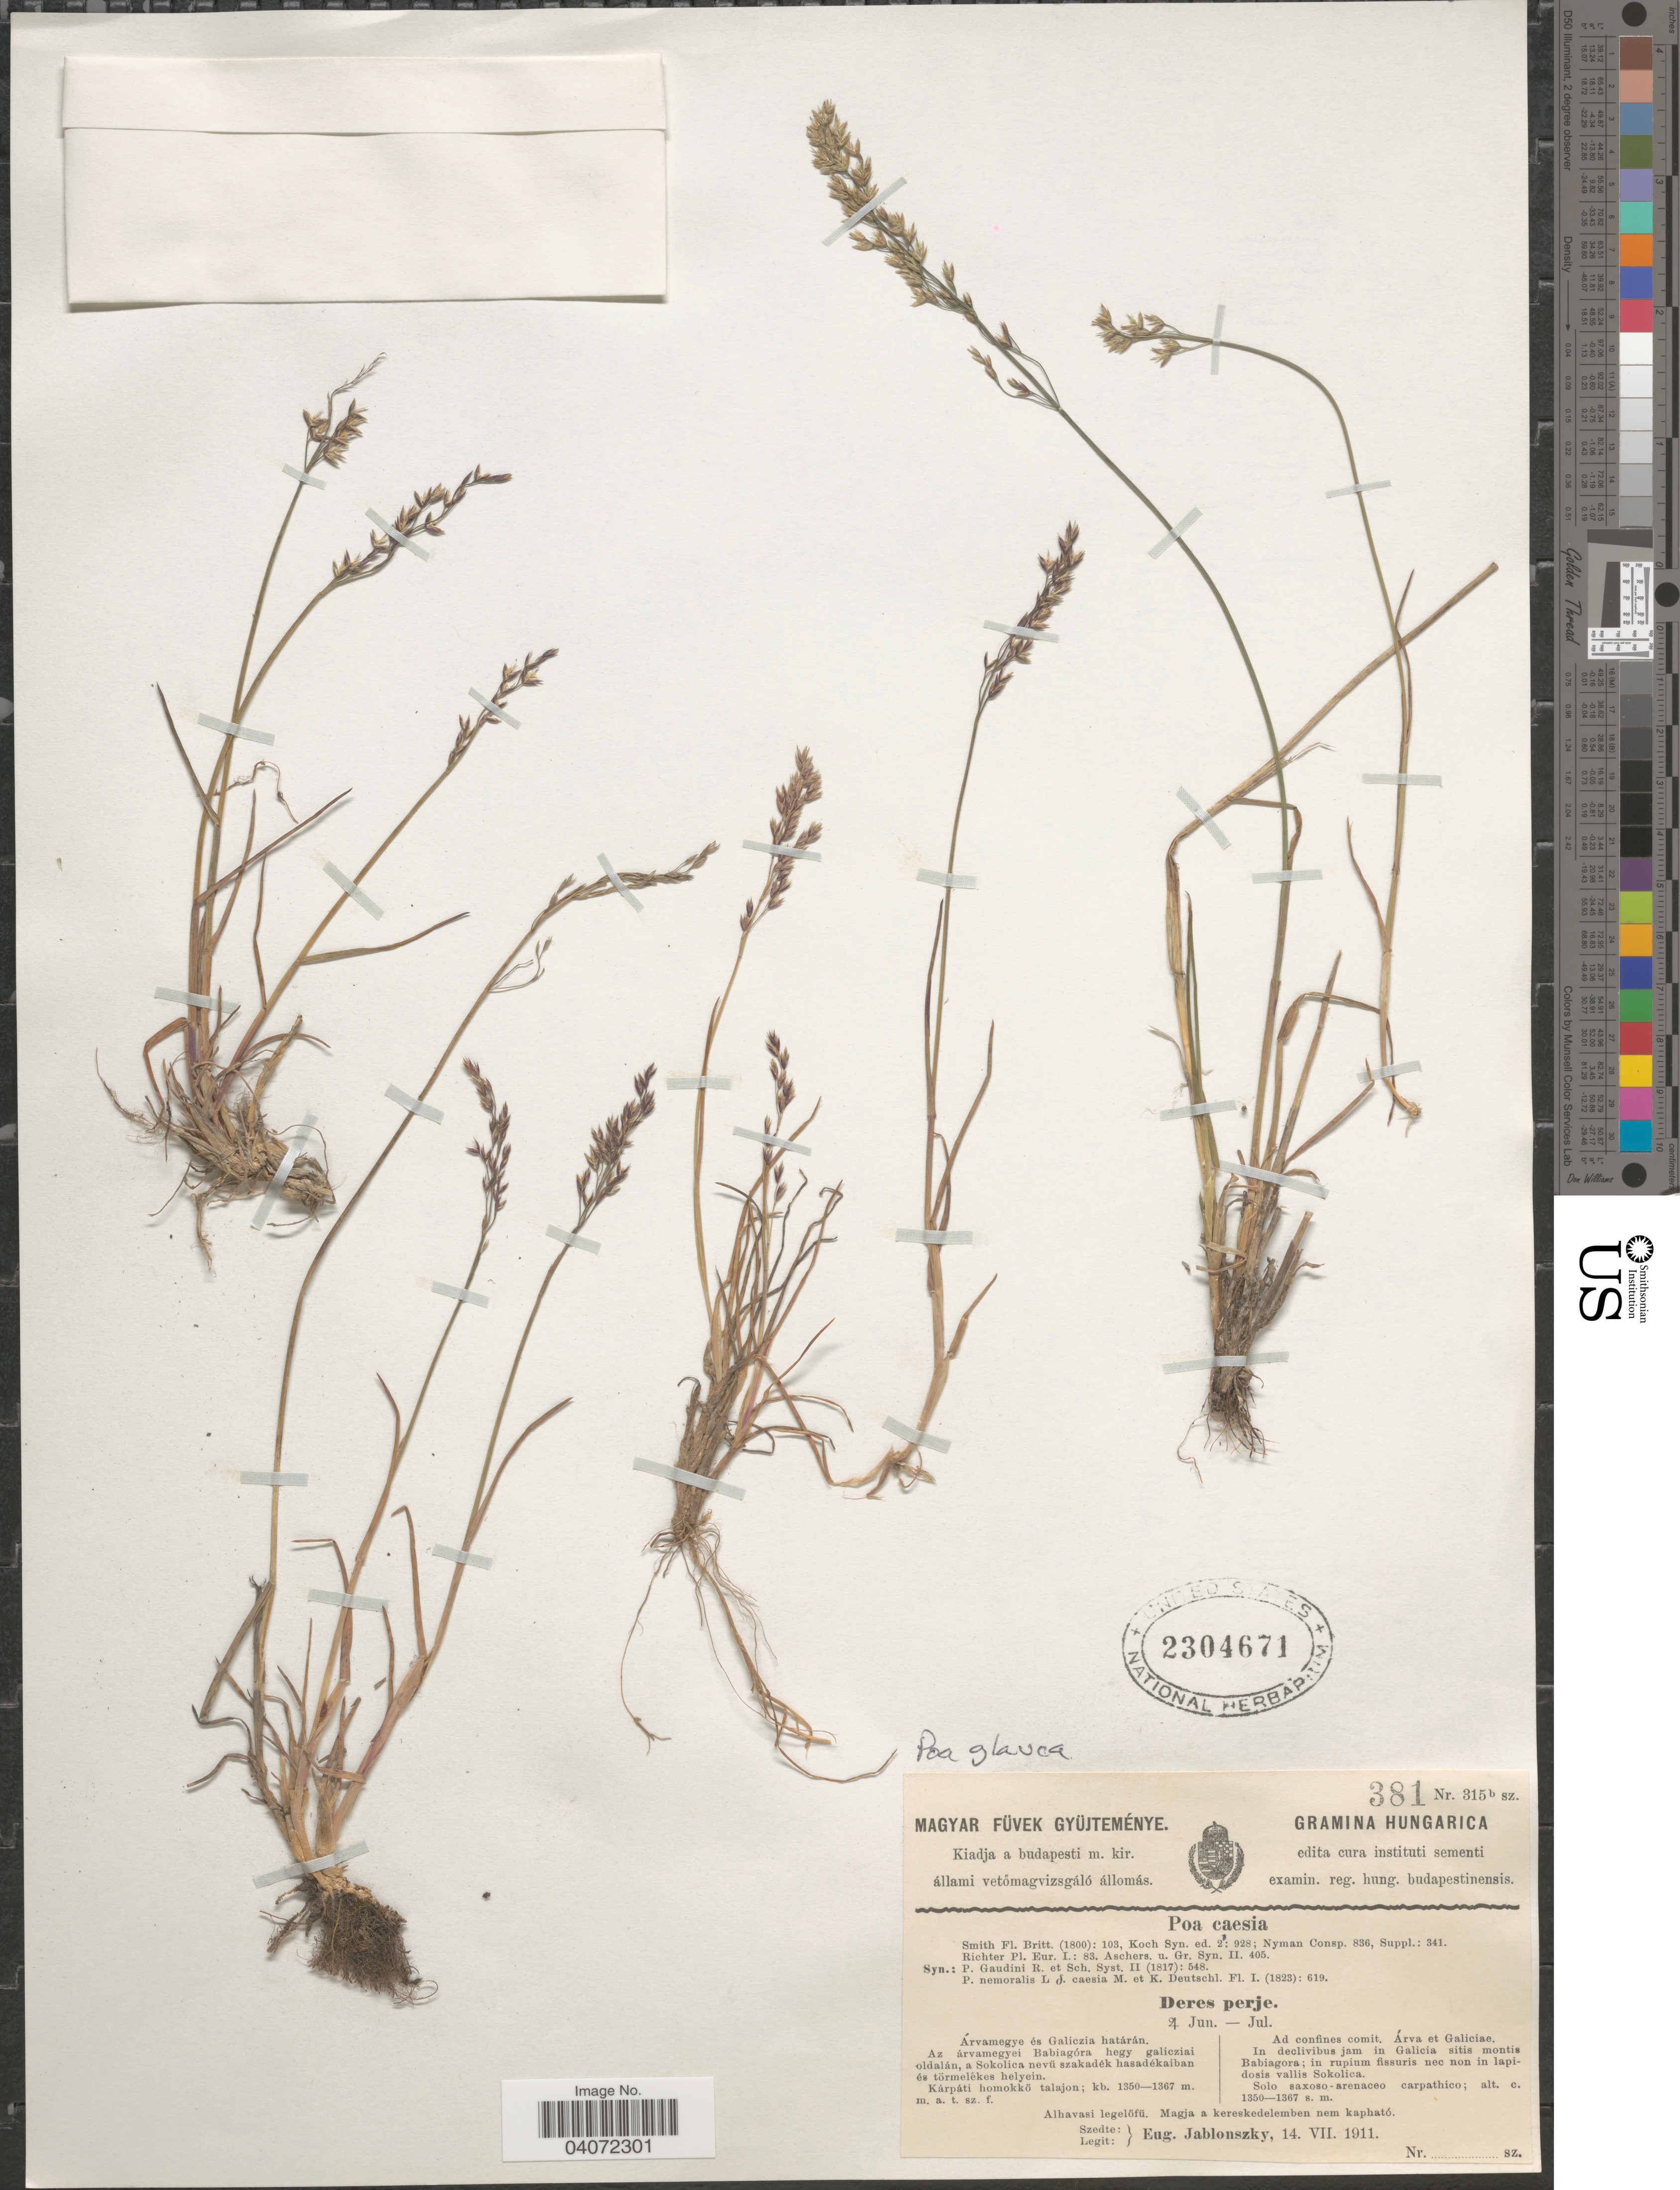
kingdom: Plantae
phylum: Tracheophyta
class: Liliopsida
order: Poales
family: Poaceae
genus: Poa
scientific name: Poa glauca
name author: Vahl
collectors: E. Jablonszky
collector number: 315b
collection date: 1911-07-14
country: Hungary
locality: Ad confines comit. Árva et Galiciae. In declivibus jam in Galicia sitis montis Babiagora; in rupium fissurris nec non in lapidosis vallis Sokolica.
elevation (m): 1350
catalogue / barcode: US 2304671